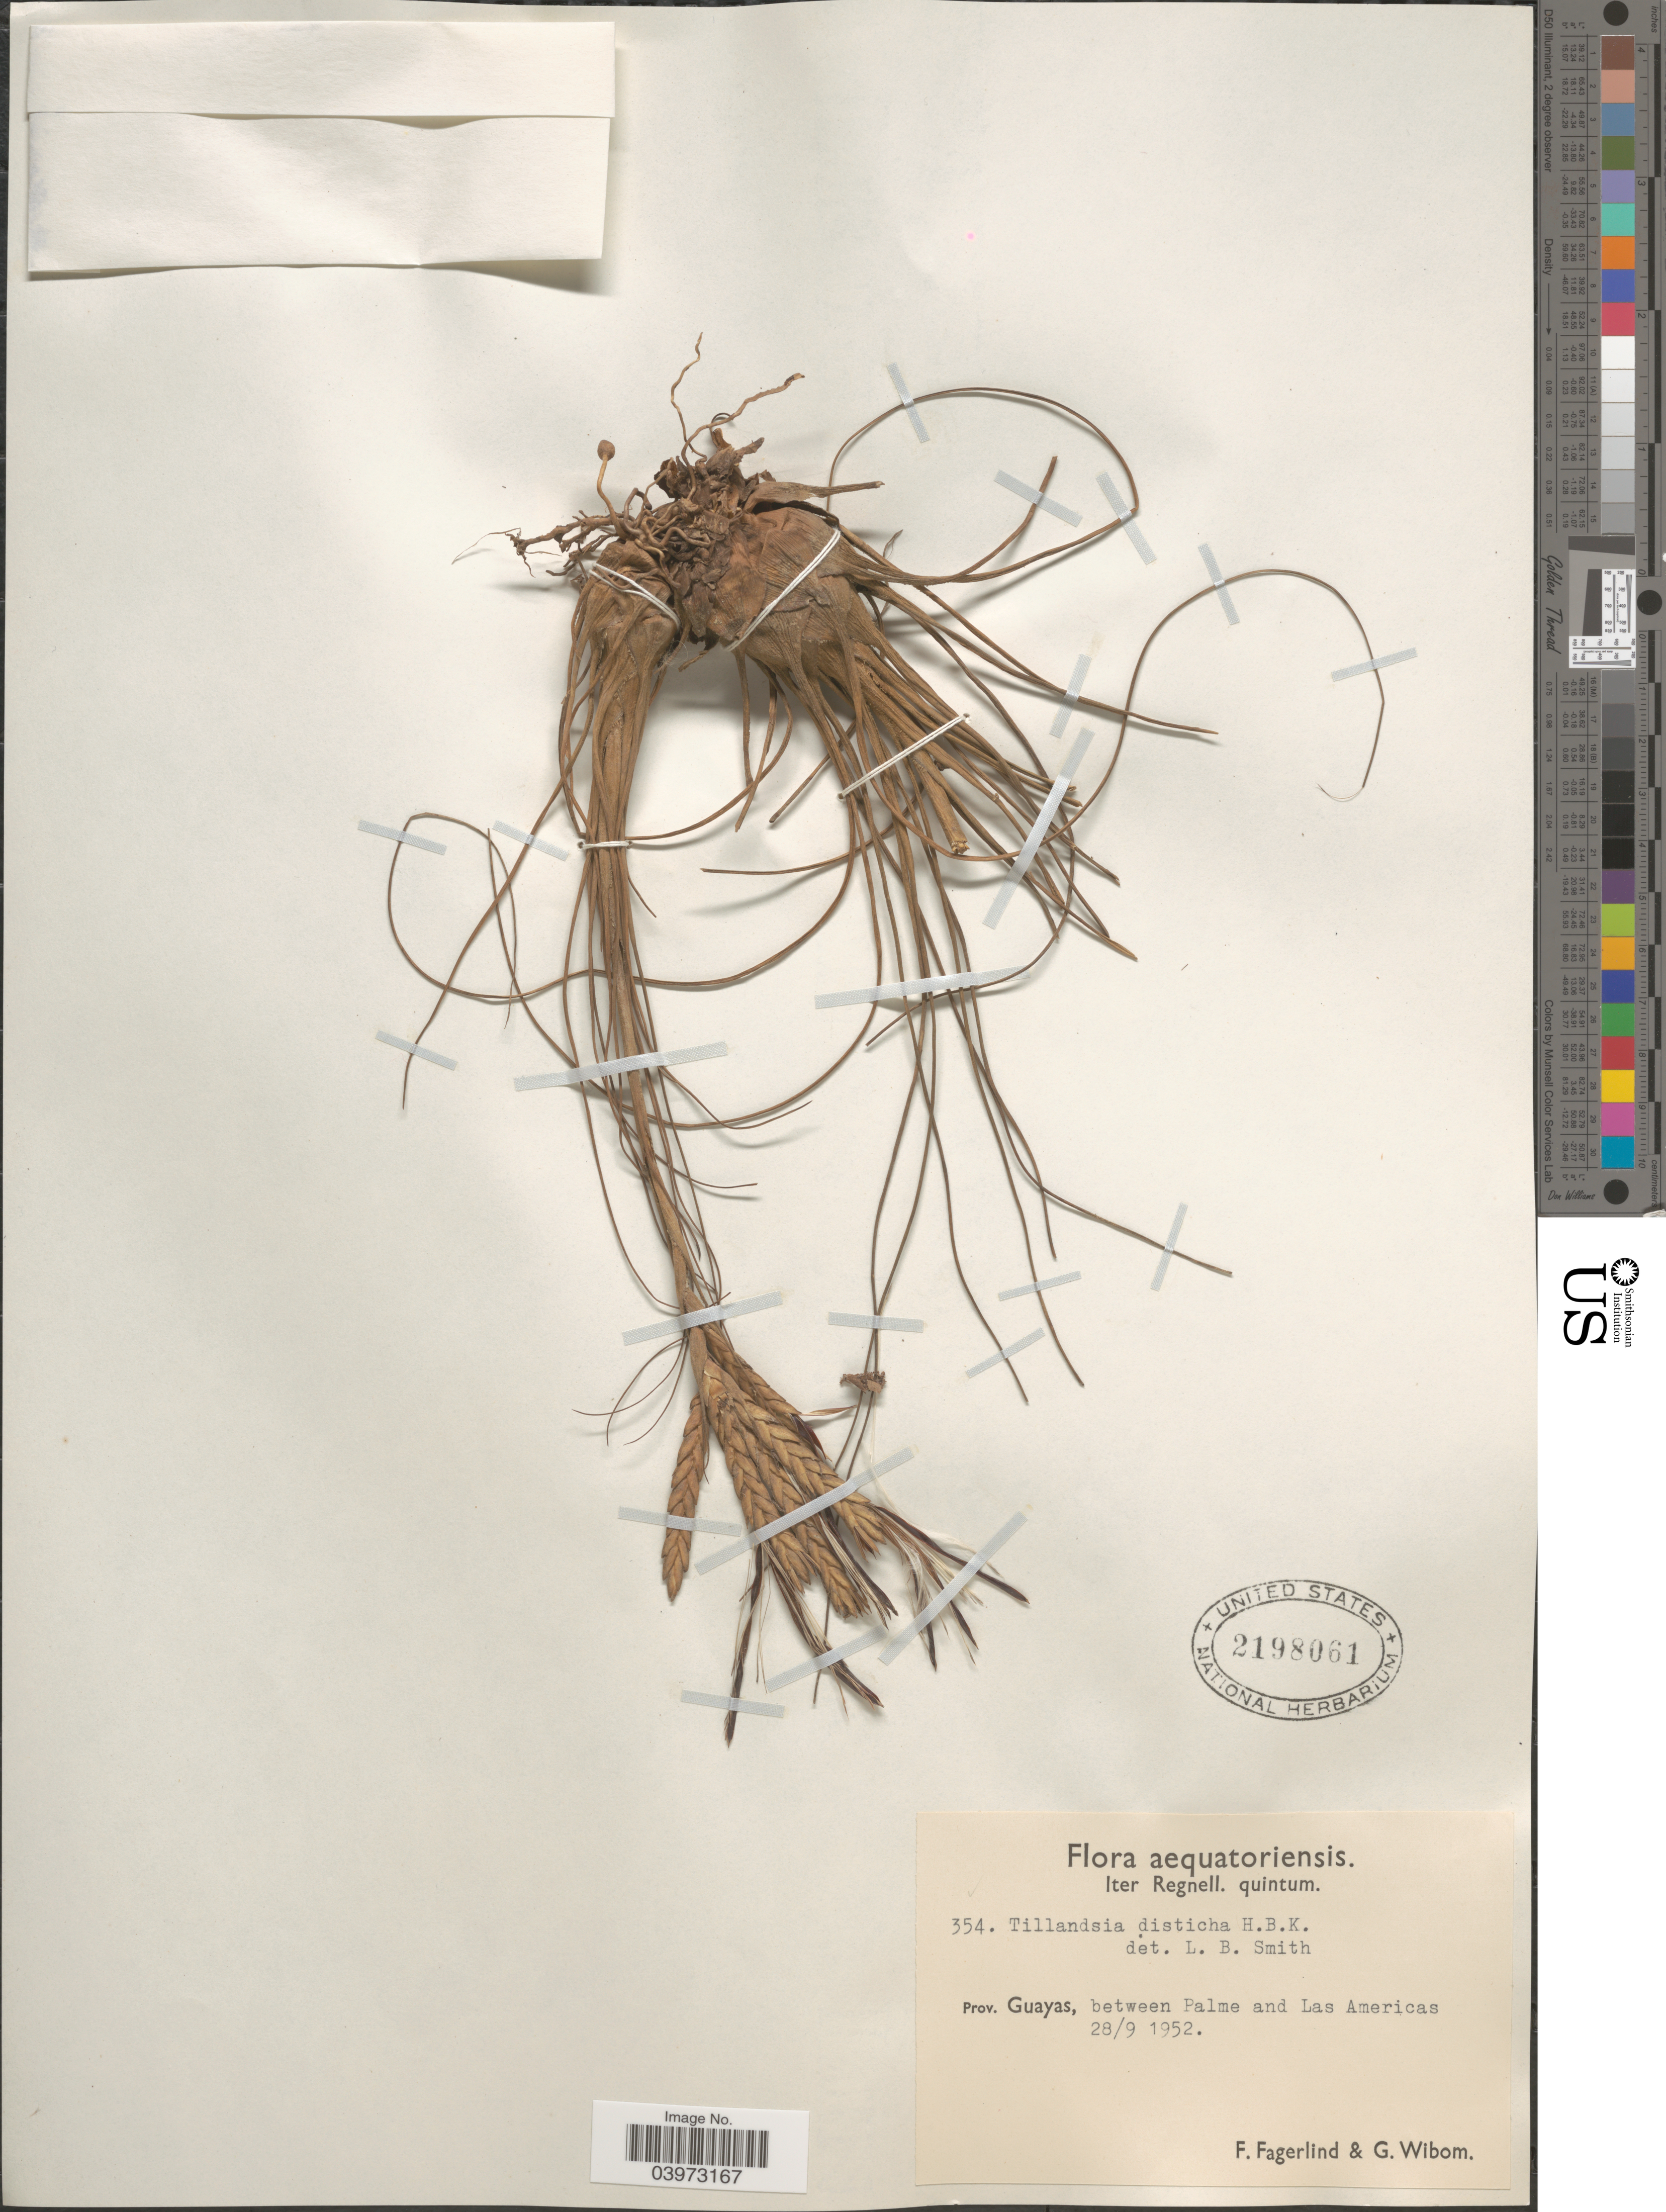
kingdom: Plantae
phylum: Tracheophyta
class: Liliopsida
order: Poales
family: Bromeliaceae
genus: Tillandsia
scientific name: Tillandsia disticha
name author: Kunth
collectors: F. Fagerlind & G. Wibom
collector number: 354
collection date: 1952-09-28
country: Ecuador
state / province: Guayas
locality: Aequatoriensis. Iter Regnell. quintum. Between Palme and Las Americas.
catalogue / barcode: US 2198061